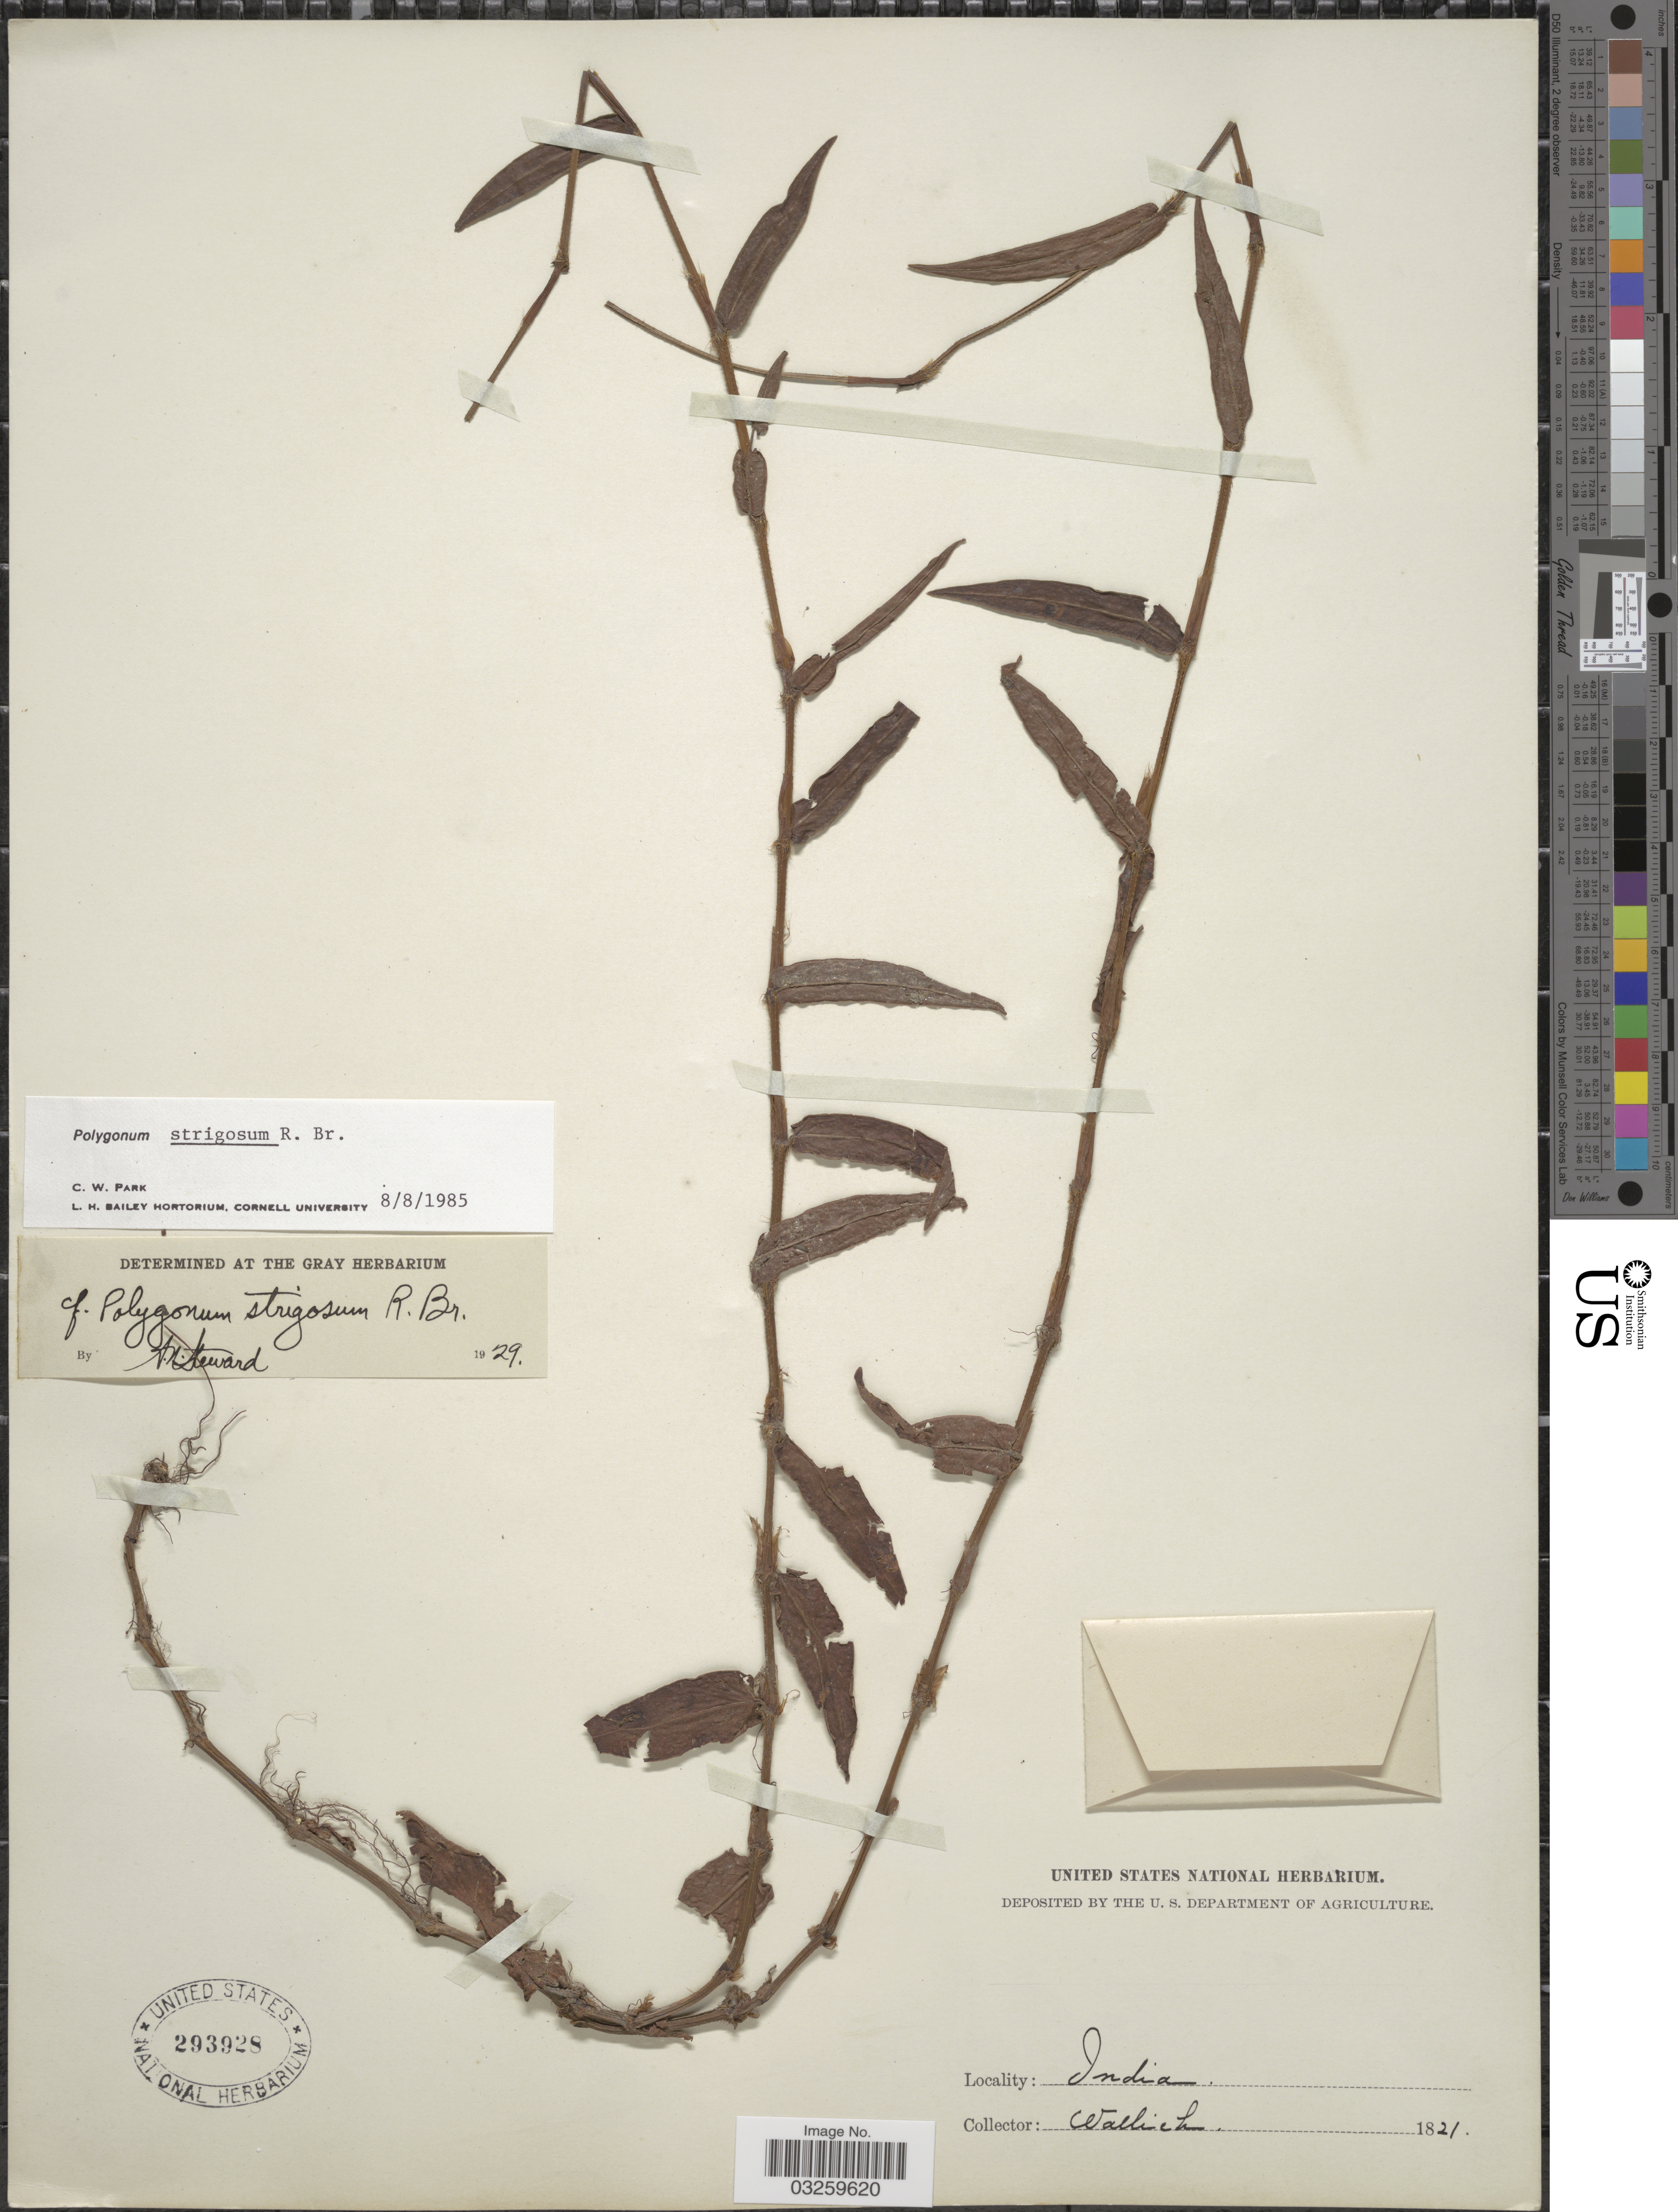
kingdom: Plantae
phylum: Tracheophyta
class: Magnoliopsida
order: Caryophyllales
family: Polygonaceae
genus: Polygonum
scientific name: Polygonum strigosum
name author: R. Br.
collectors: -- Wallich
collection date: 1821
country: India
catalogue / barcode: US 293928